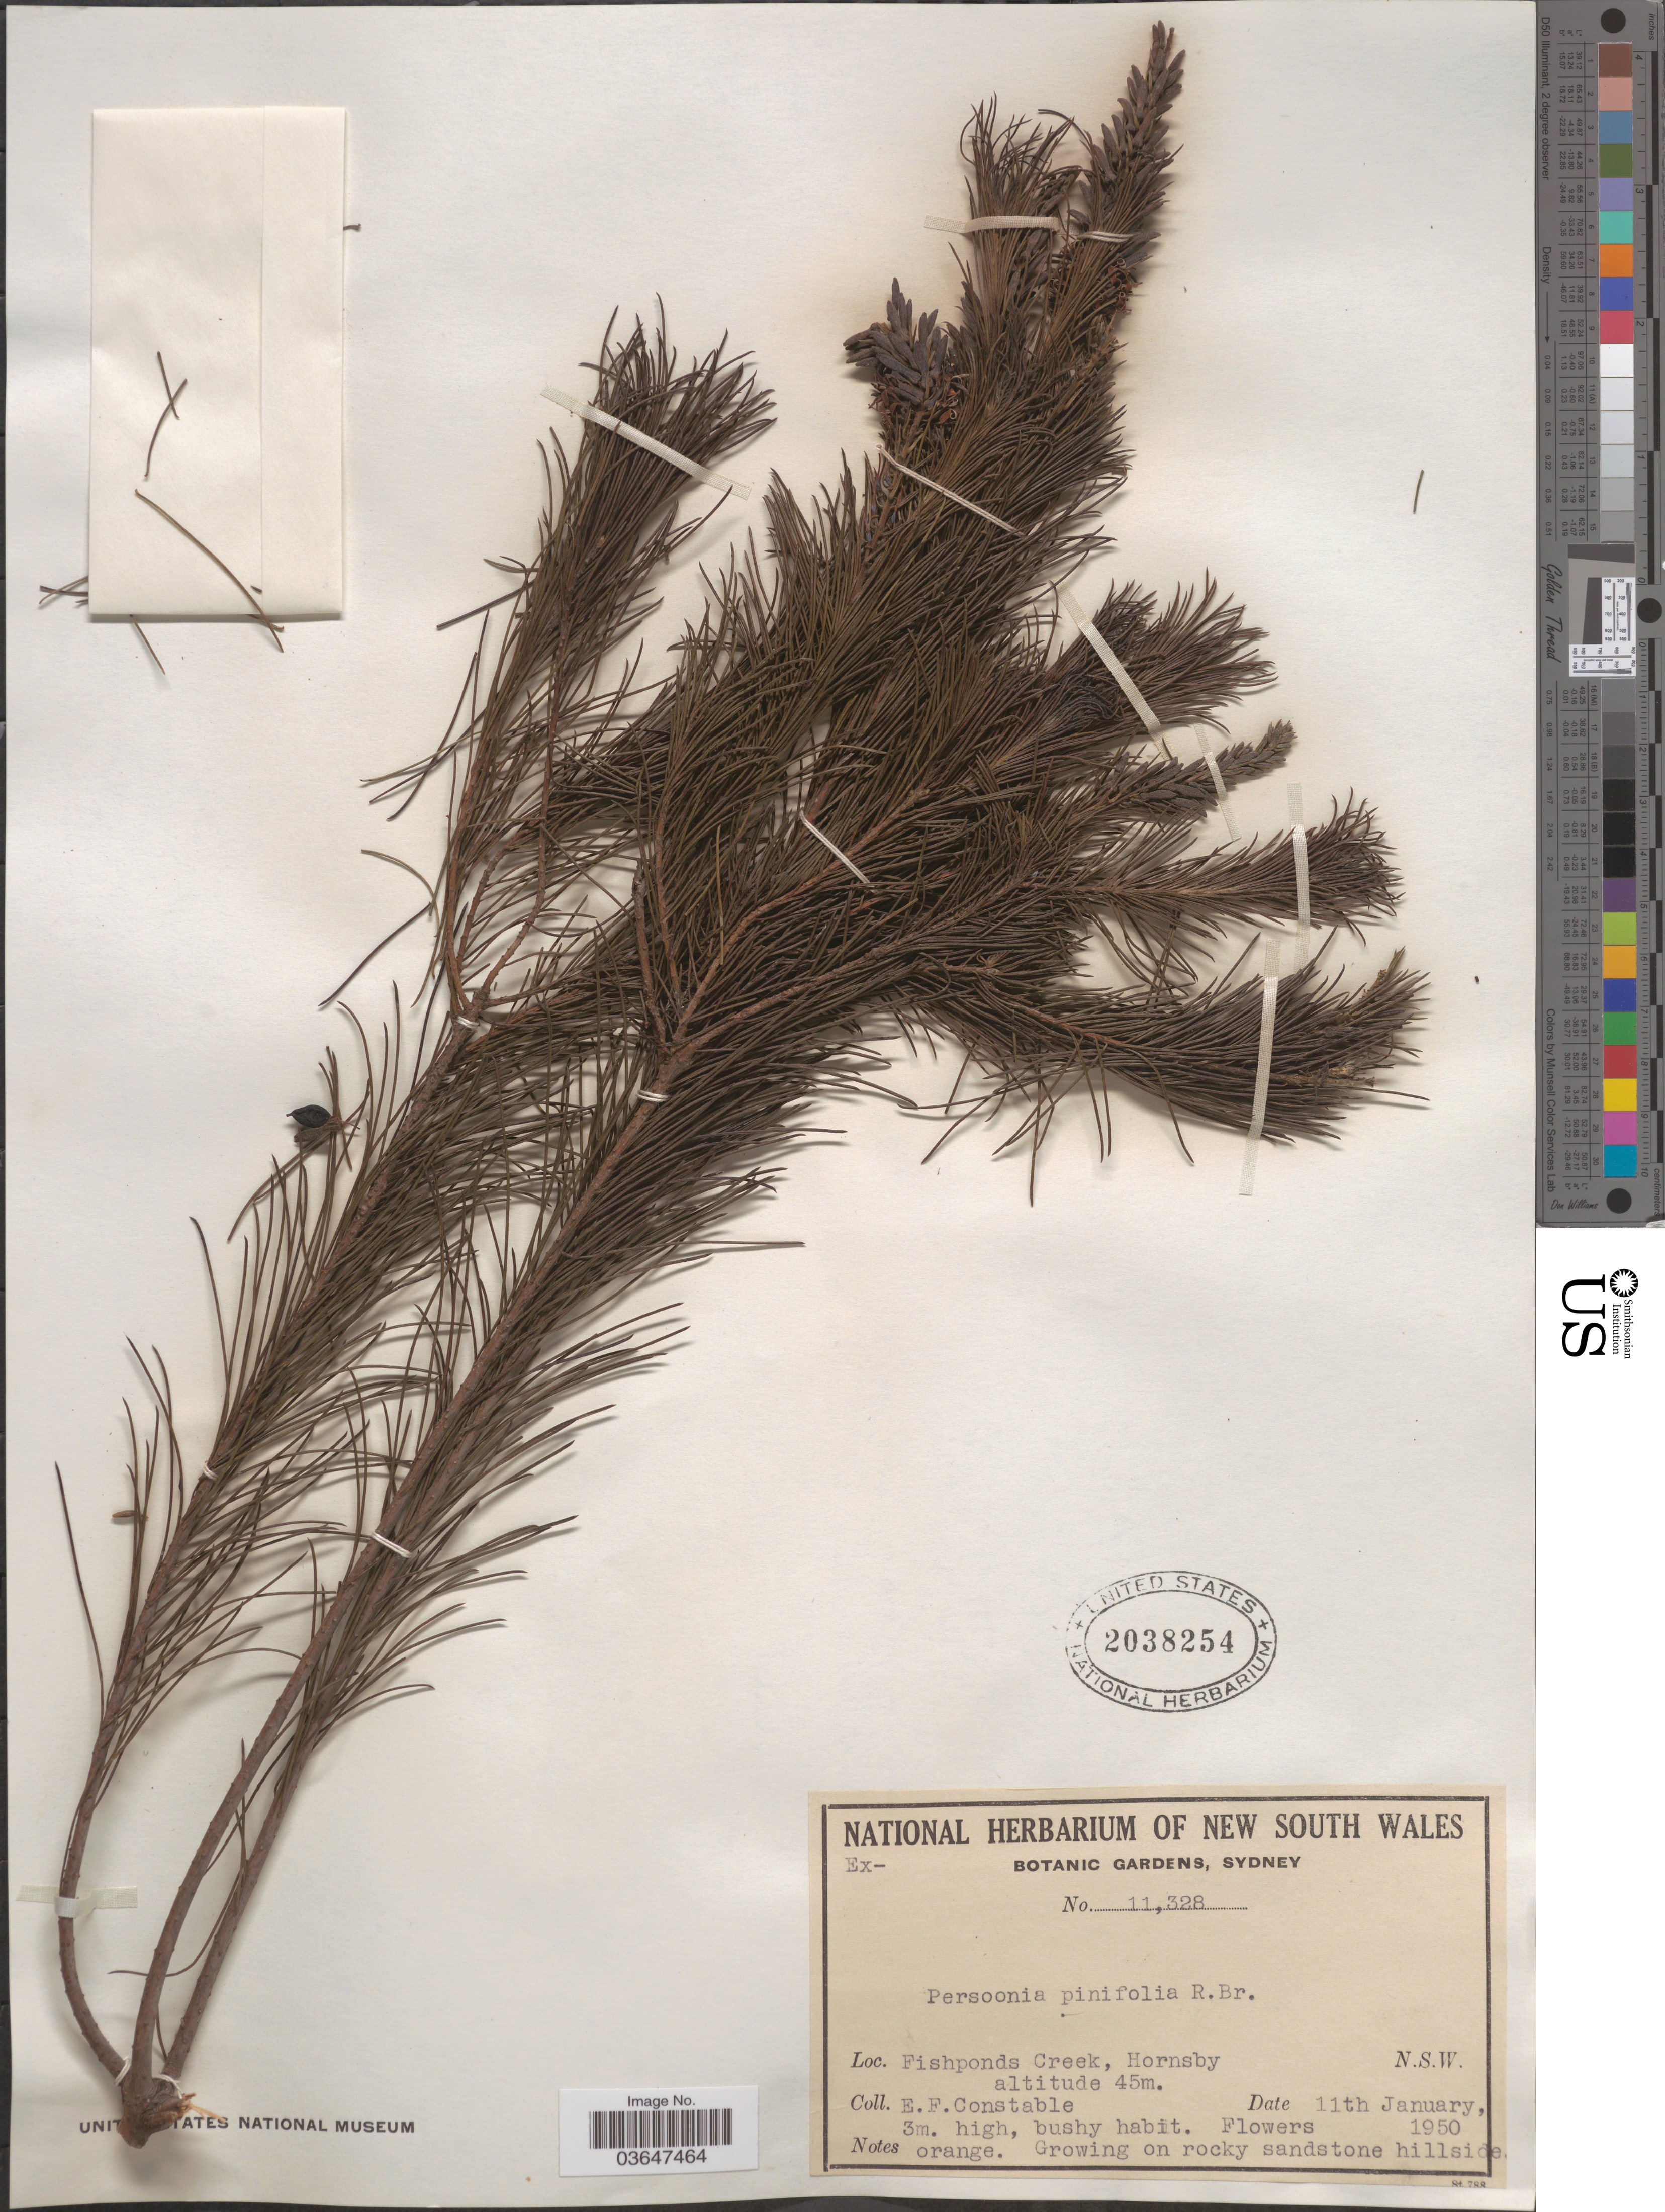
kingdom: Plantae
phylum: Tracheophyta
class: Magnoliopsida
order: Proteales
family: Proteaceae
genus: Persoonia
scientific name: Persoonia pinifolia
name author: R. Br.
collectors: E. F. Constable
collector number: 11328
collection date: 1950-01-11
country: Australia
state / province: New South Wales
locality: Fishponds Creek, Hornsby.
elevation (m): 45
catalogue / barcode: US 2038254